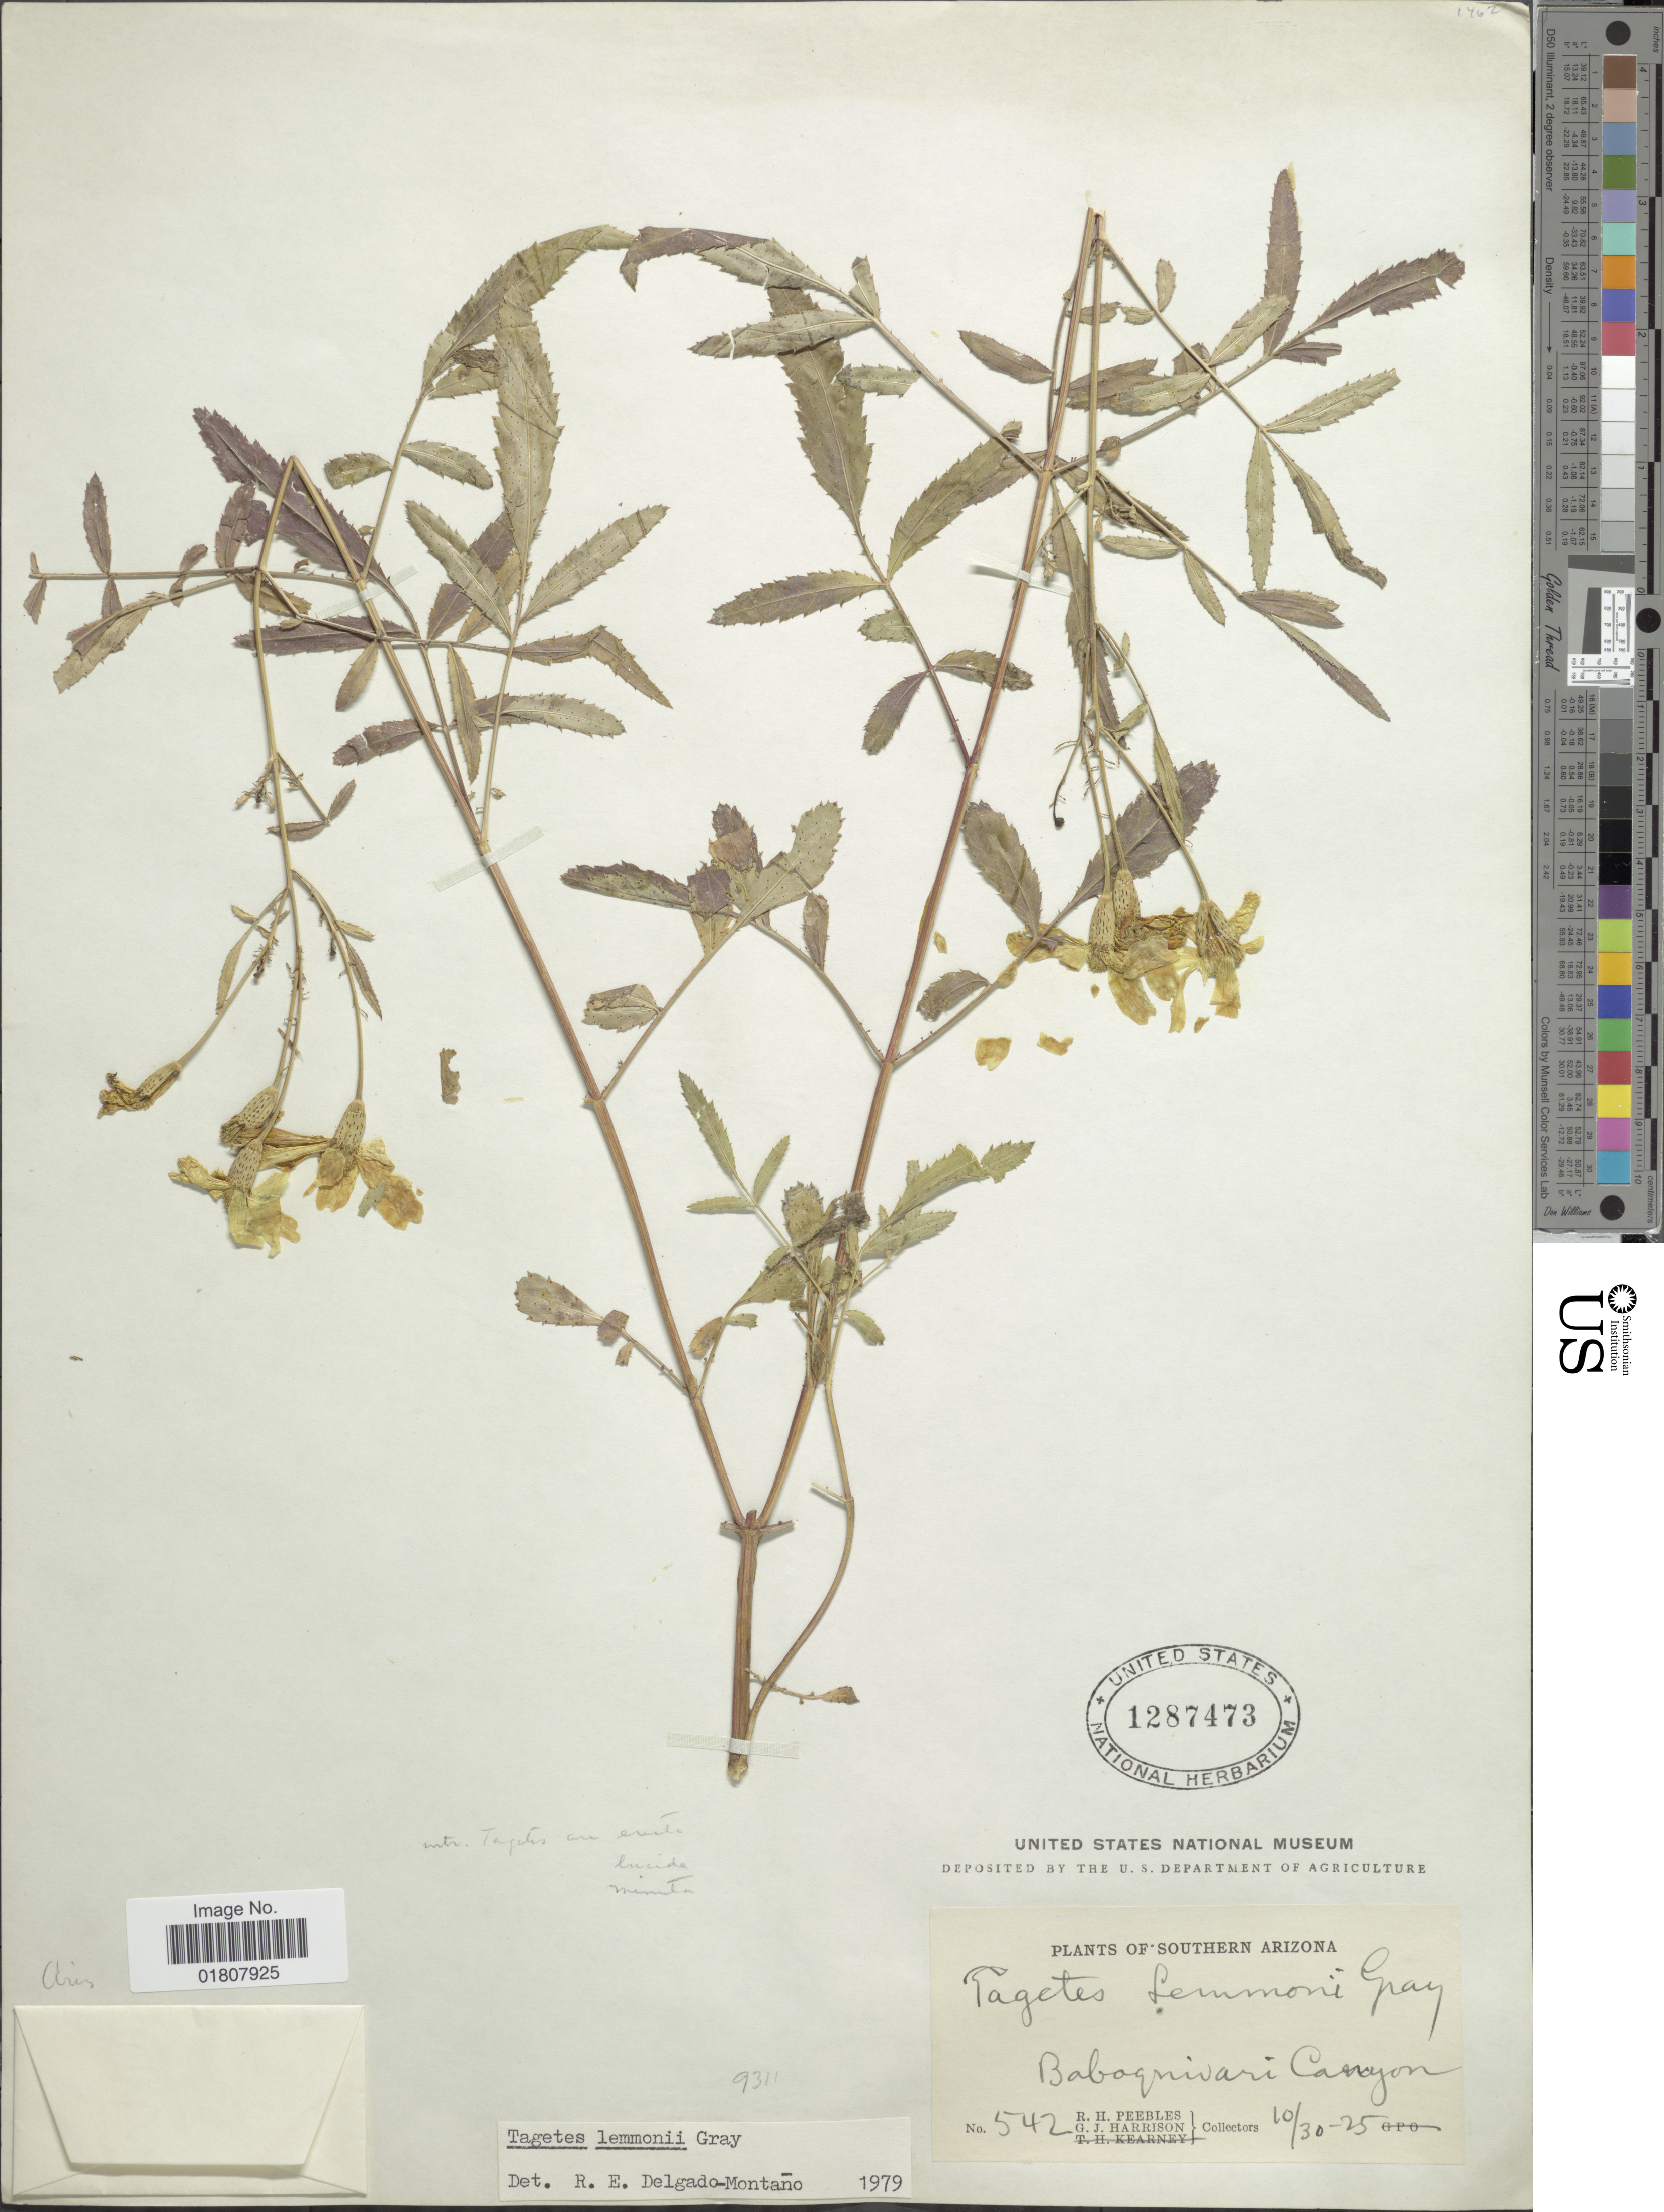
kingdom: Plantae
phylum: Tracheophyta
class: Magnoliopsida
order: Asterales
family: Asteraceae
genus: Tagetes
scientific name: Tagetes lemmonii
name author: A. Gray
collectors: R. H. Peebles & G. J. Harrison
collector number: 542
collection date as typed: Transcribed d/m/y: 30/10/25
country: United States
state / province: Arizona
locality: Southern Arizona, Baboquivari Canyon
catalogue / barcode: US 1287473